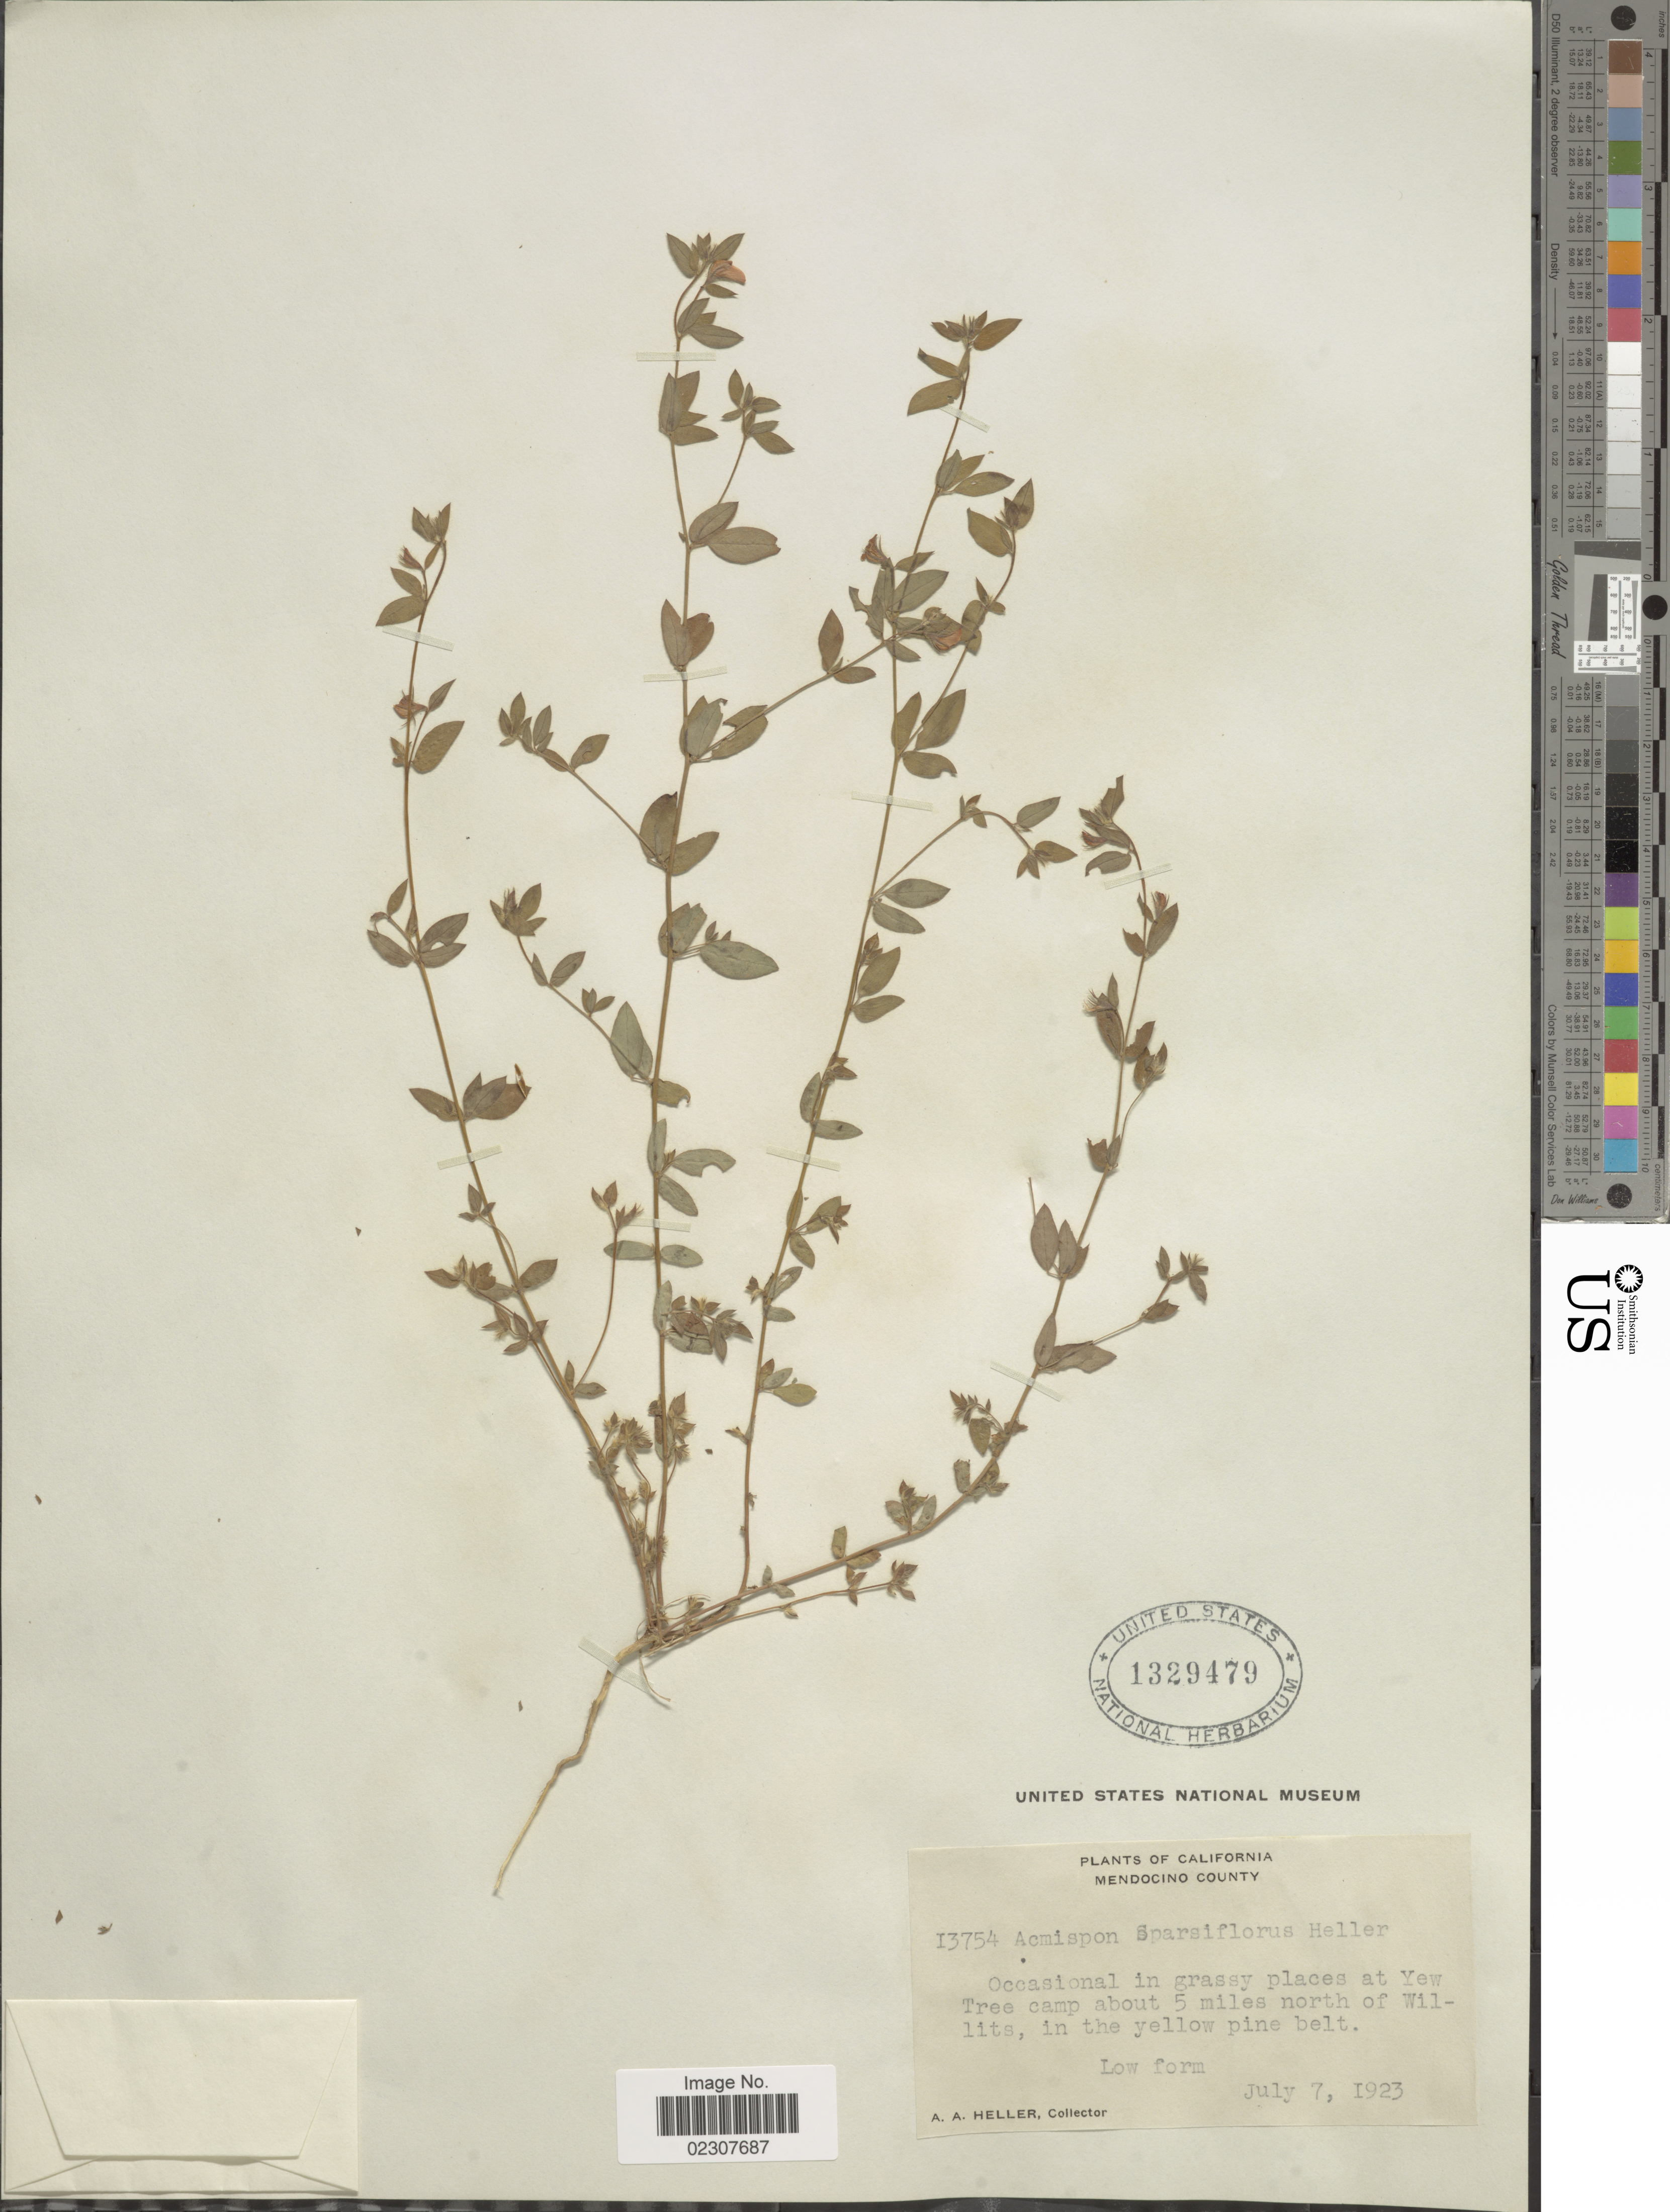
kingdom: Plantae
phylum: Tracheophyta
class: Magnoliopsida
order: Fabales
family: Fabaceae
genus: Acmispon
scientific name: Acmispon sparsiflorus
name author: A. Heller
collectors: A. A. Heller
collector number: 13754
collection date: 1923-07-07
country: United States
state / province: California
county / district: Mendocino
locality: Mendocino County, Occasional in grassy places at Yew Tree camp about 5 miles north of Willits, in the yellow pine belt, Low form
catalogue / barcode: US 1329479